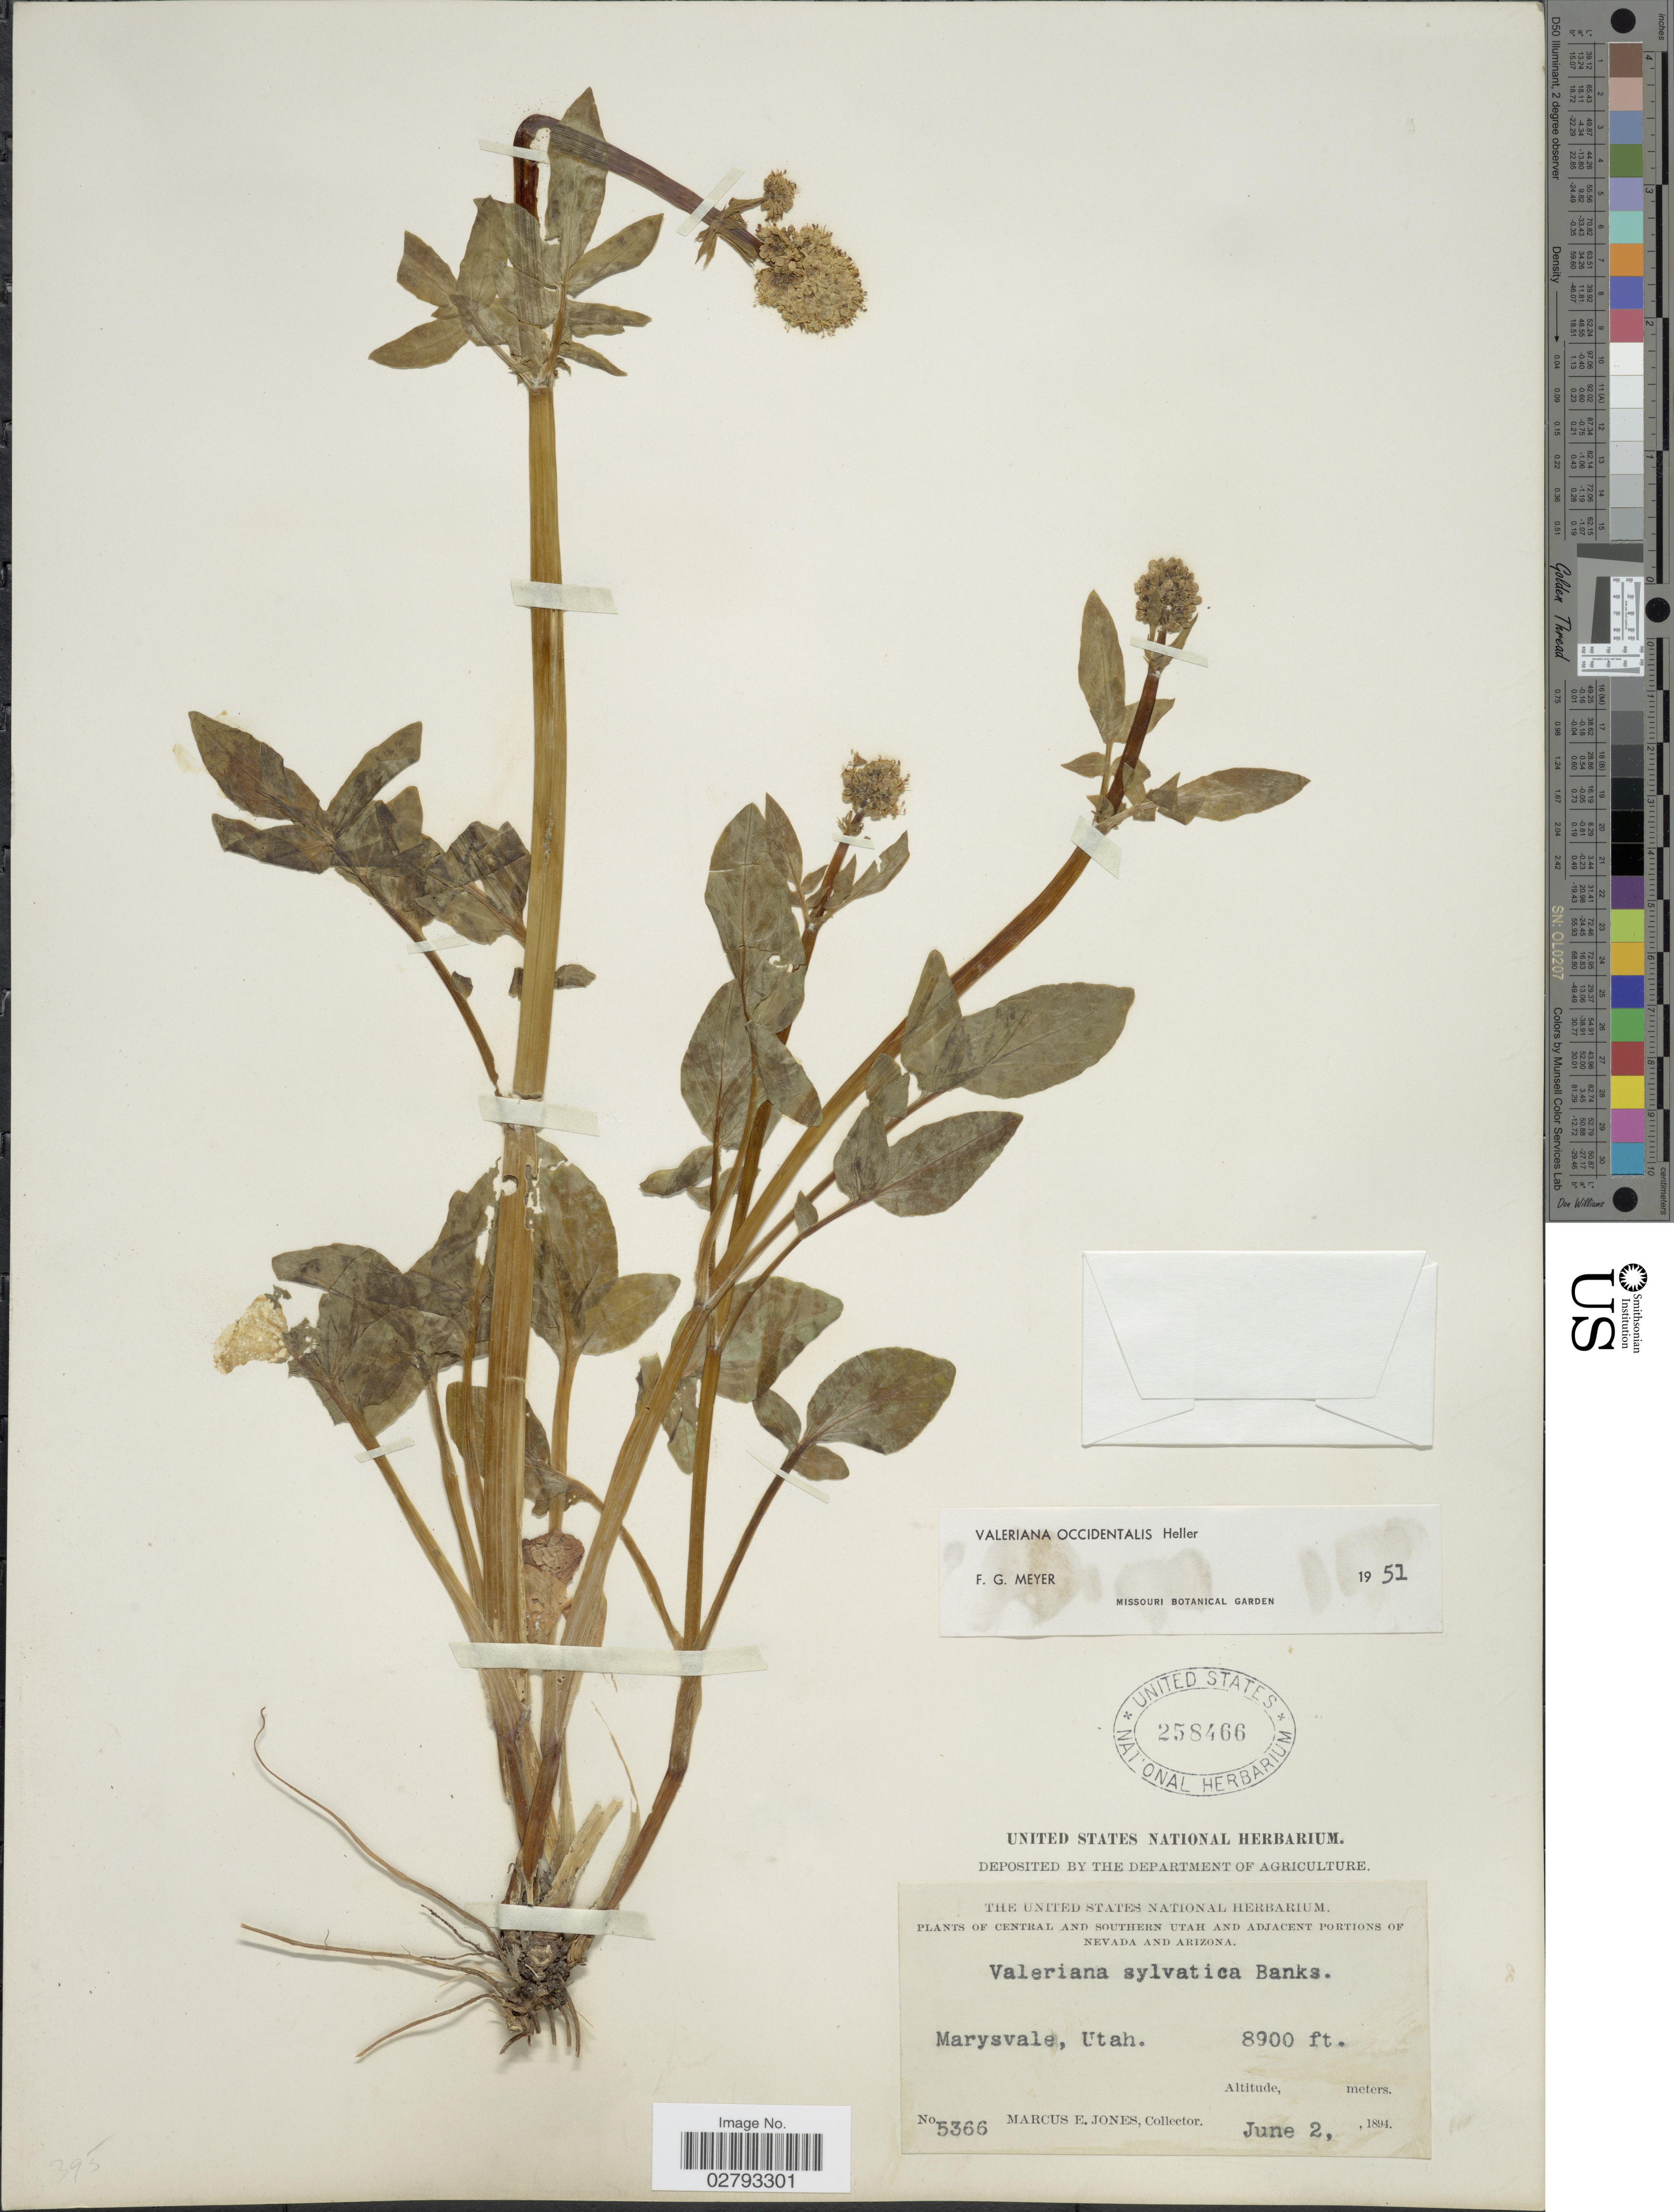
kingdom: Plantae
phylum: Tracheophyta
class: Magnoliopsida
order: Dipsacales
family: Caprifoliaceae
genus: Valeriana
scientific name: Valeriana occidentalis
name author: A. Heller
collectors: M. E. Jones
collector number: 5366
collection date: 1894-06-02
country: United States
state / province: Utah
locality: Central and Southern Utah. Marysvale.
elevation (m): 2713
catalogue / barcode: US 258466